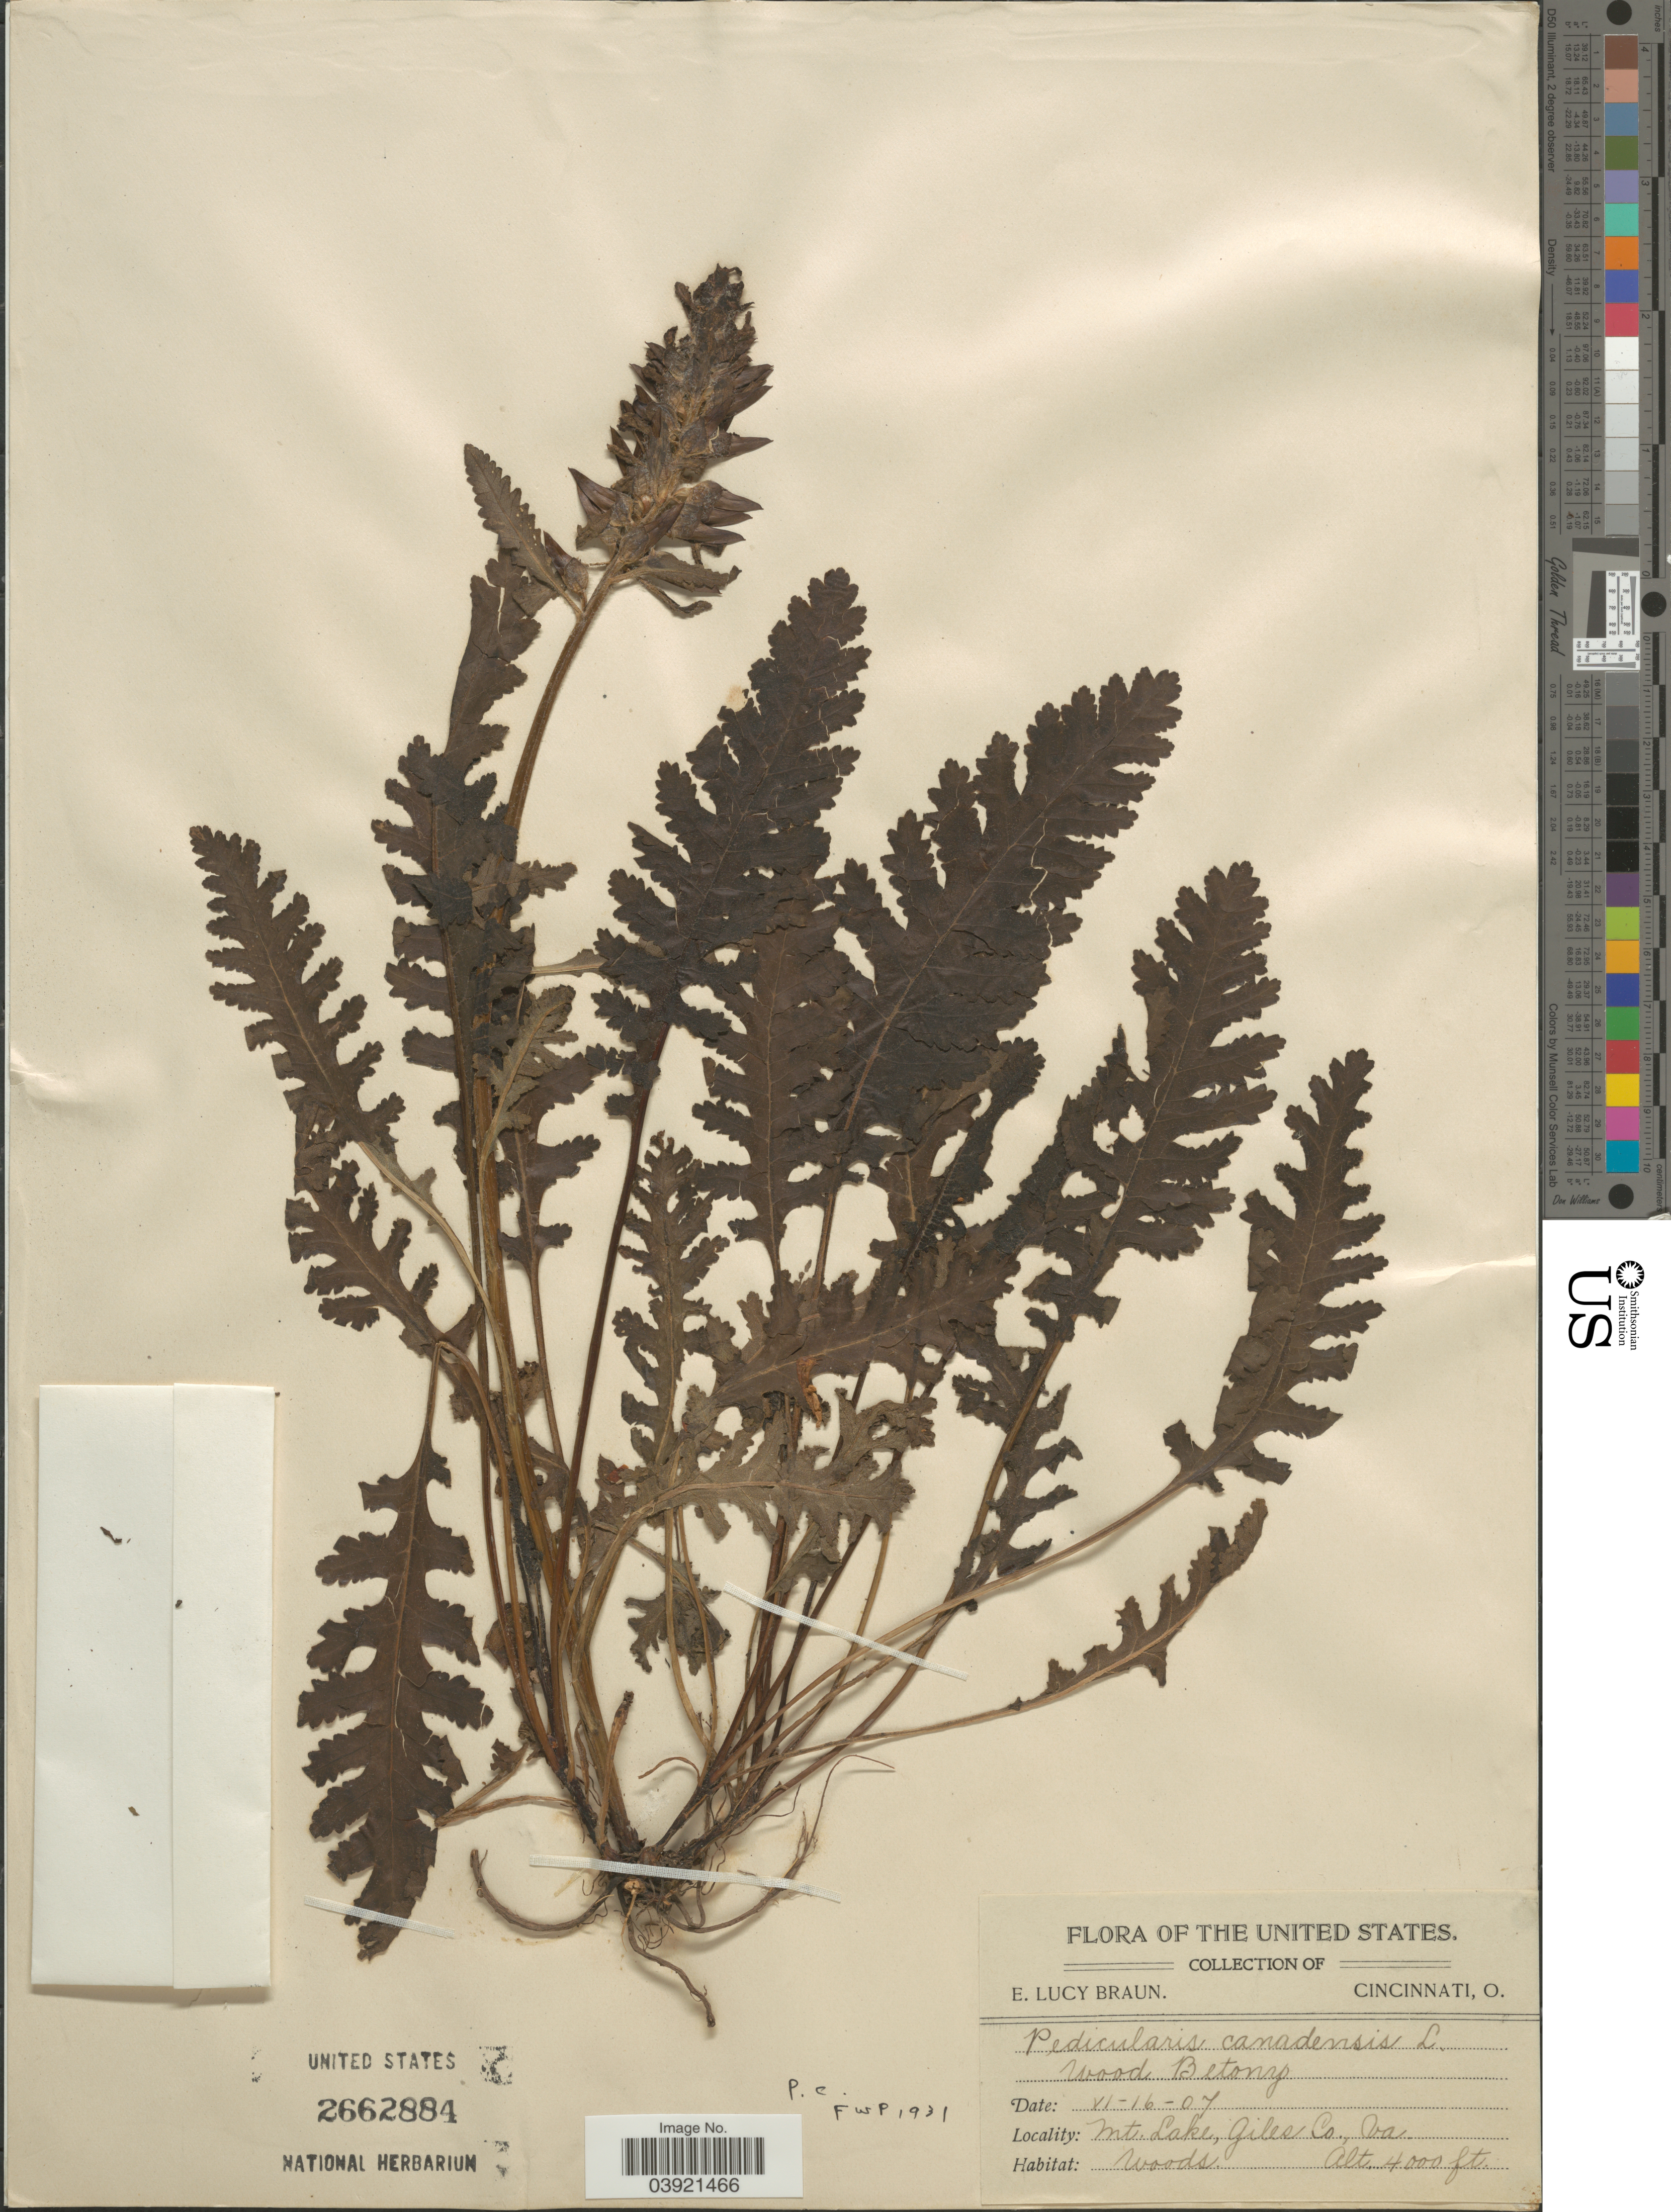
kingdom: Plantae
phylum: Tracheophyta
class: Magnoliopsida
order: Lamiales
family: Orobanchaceae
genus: Pedicularis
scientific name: Pedicularis canadensis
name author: L.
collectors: E. L. Braun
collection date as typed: Transcribed d/m/y: 16/6/7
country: United States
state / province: Virginia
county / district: Giles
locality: Mt. Lake, Giles Co.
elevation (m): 1219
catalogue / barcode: US 2662884